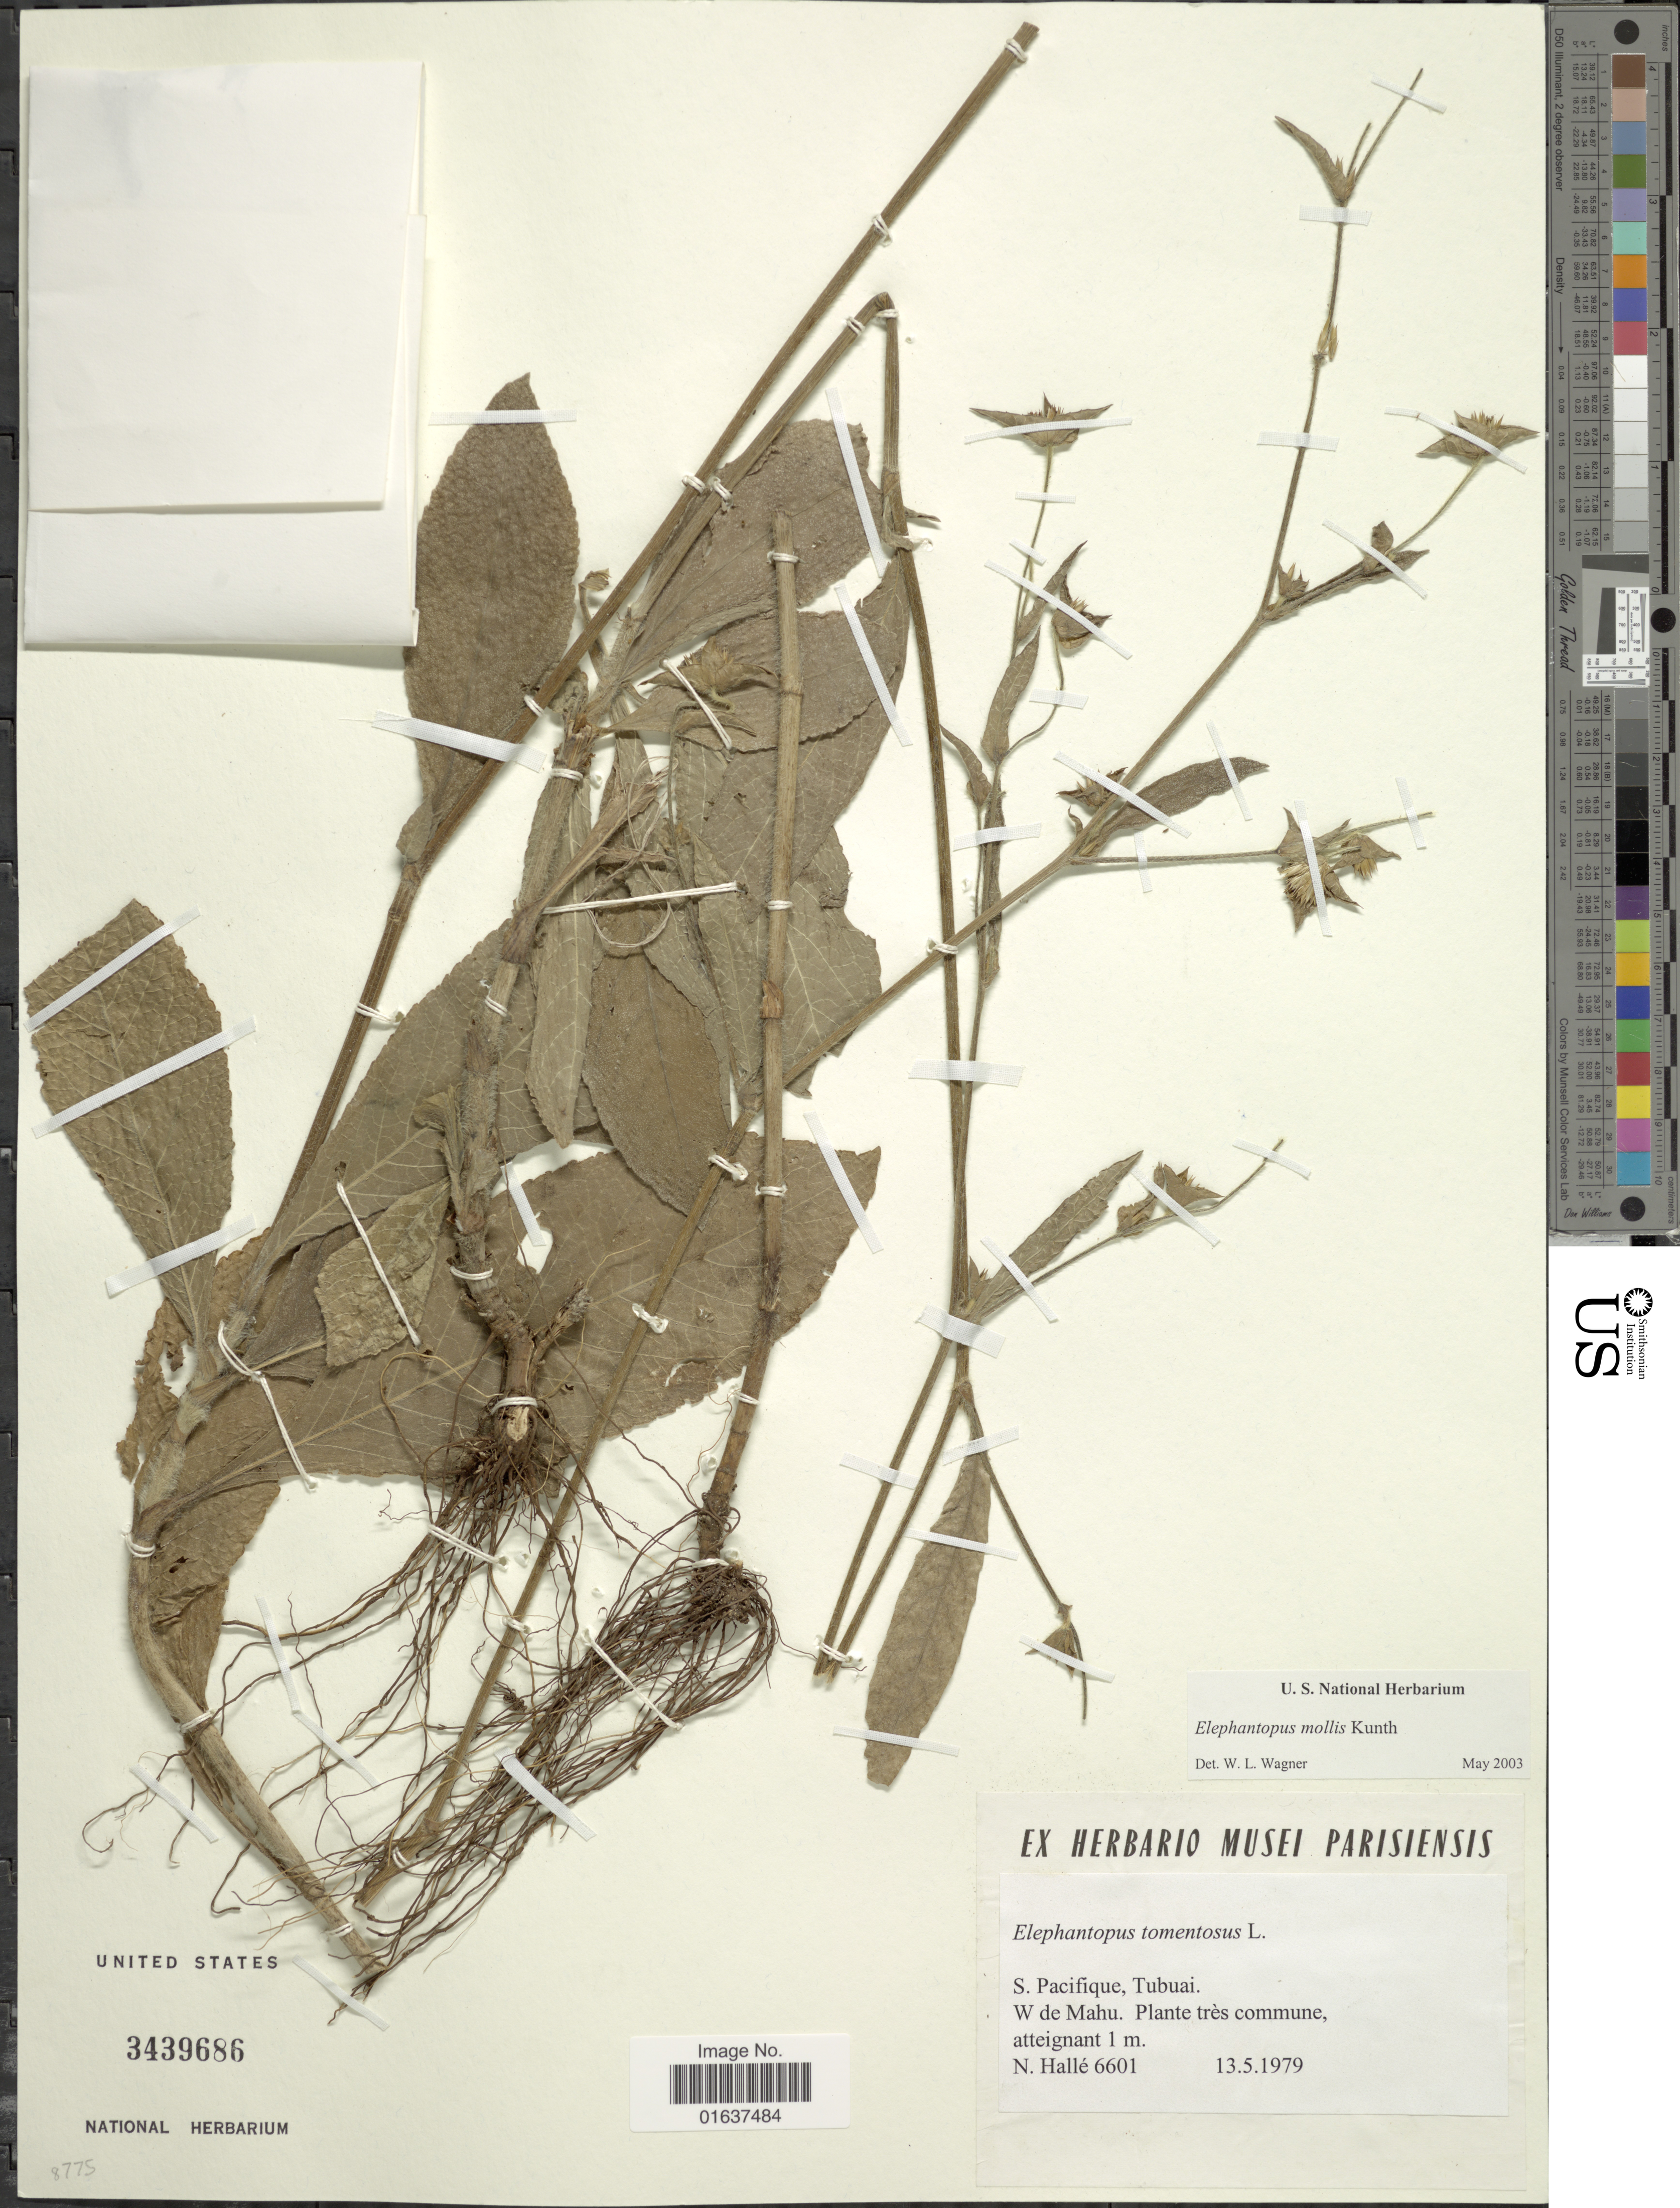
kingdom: Plantae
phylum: Tracheophyta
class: Magnoliopsida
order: Asterales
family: Asteraceae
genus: Elephantopus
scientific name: Elephantopus mollis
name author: Kunth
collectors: N. Hallé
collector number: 6601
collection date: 1979-05-13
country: French Polynesia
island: Tubuai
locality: W de Mahu. Plante tres commune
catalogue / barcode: US 3439686